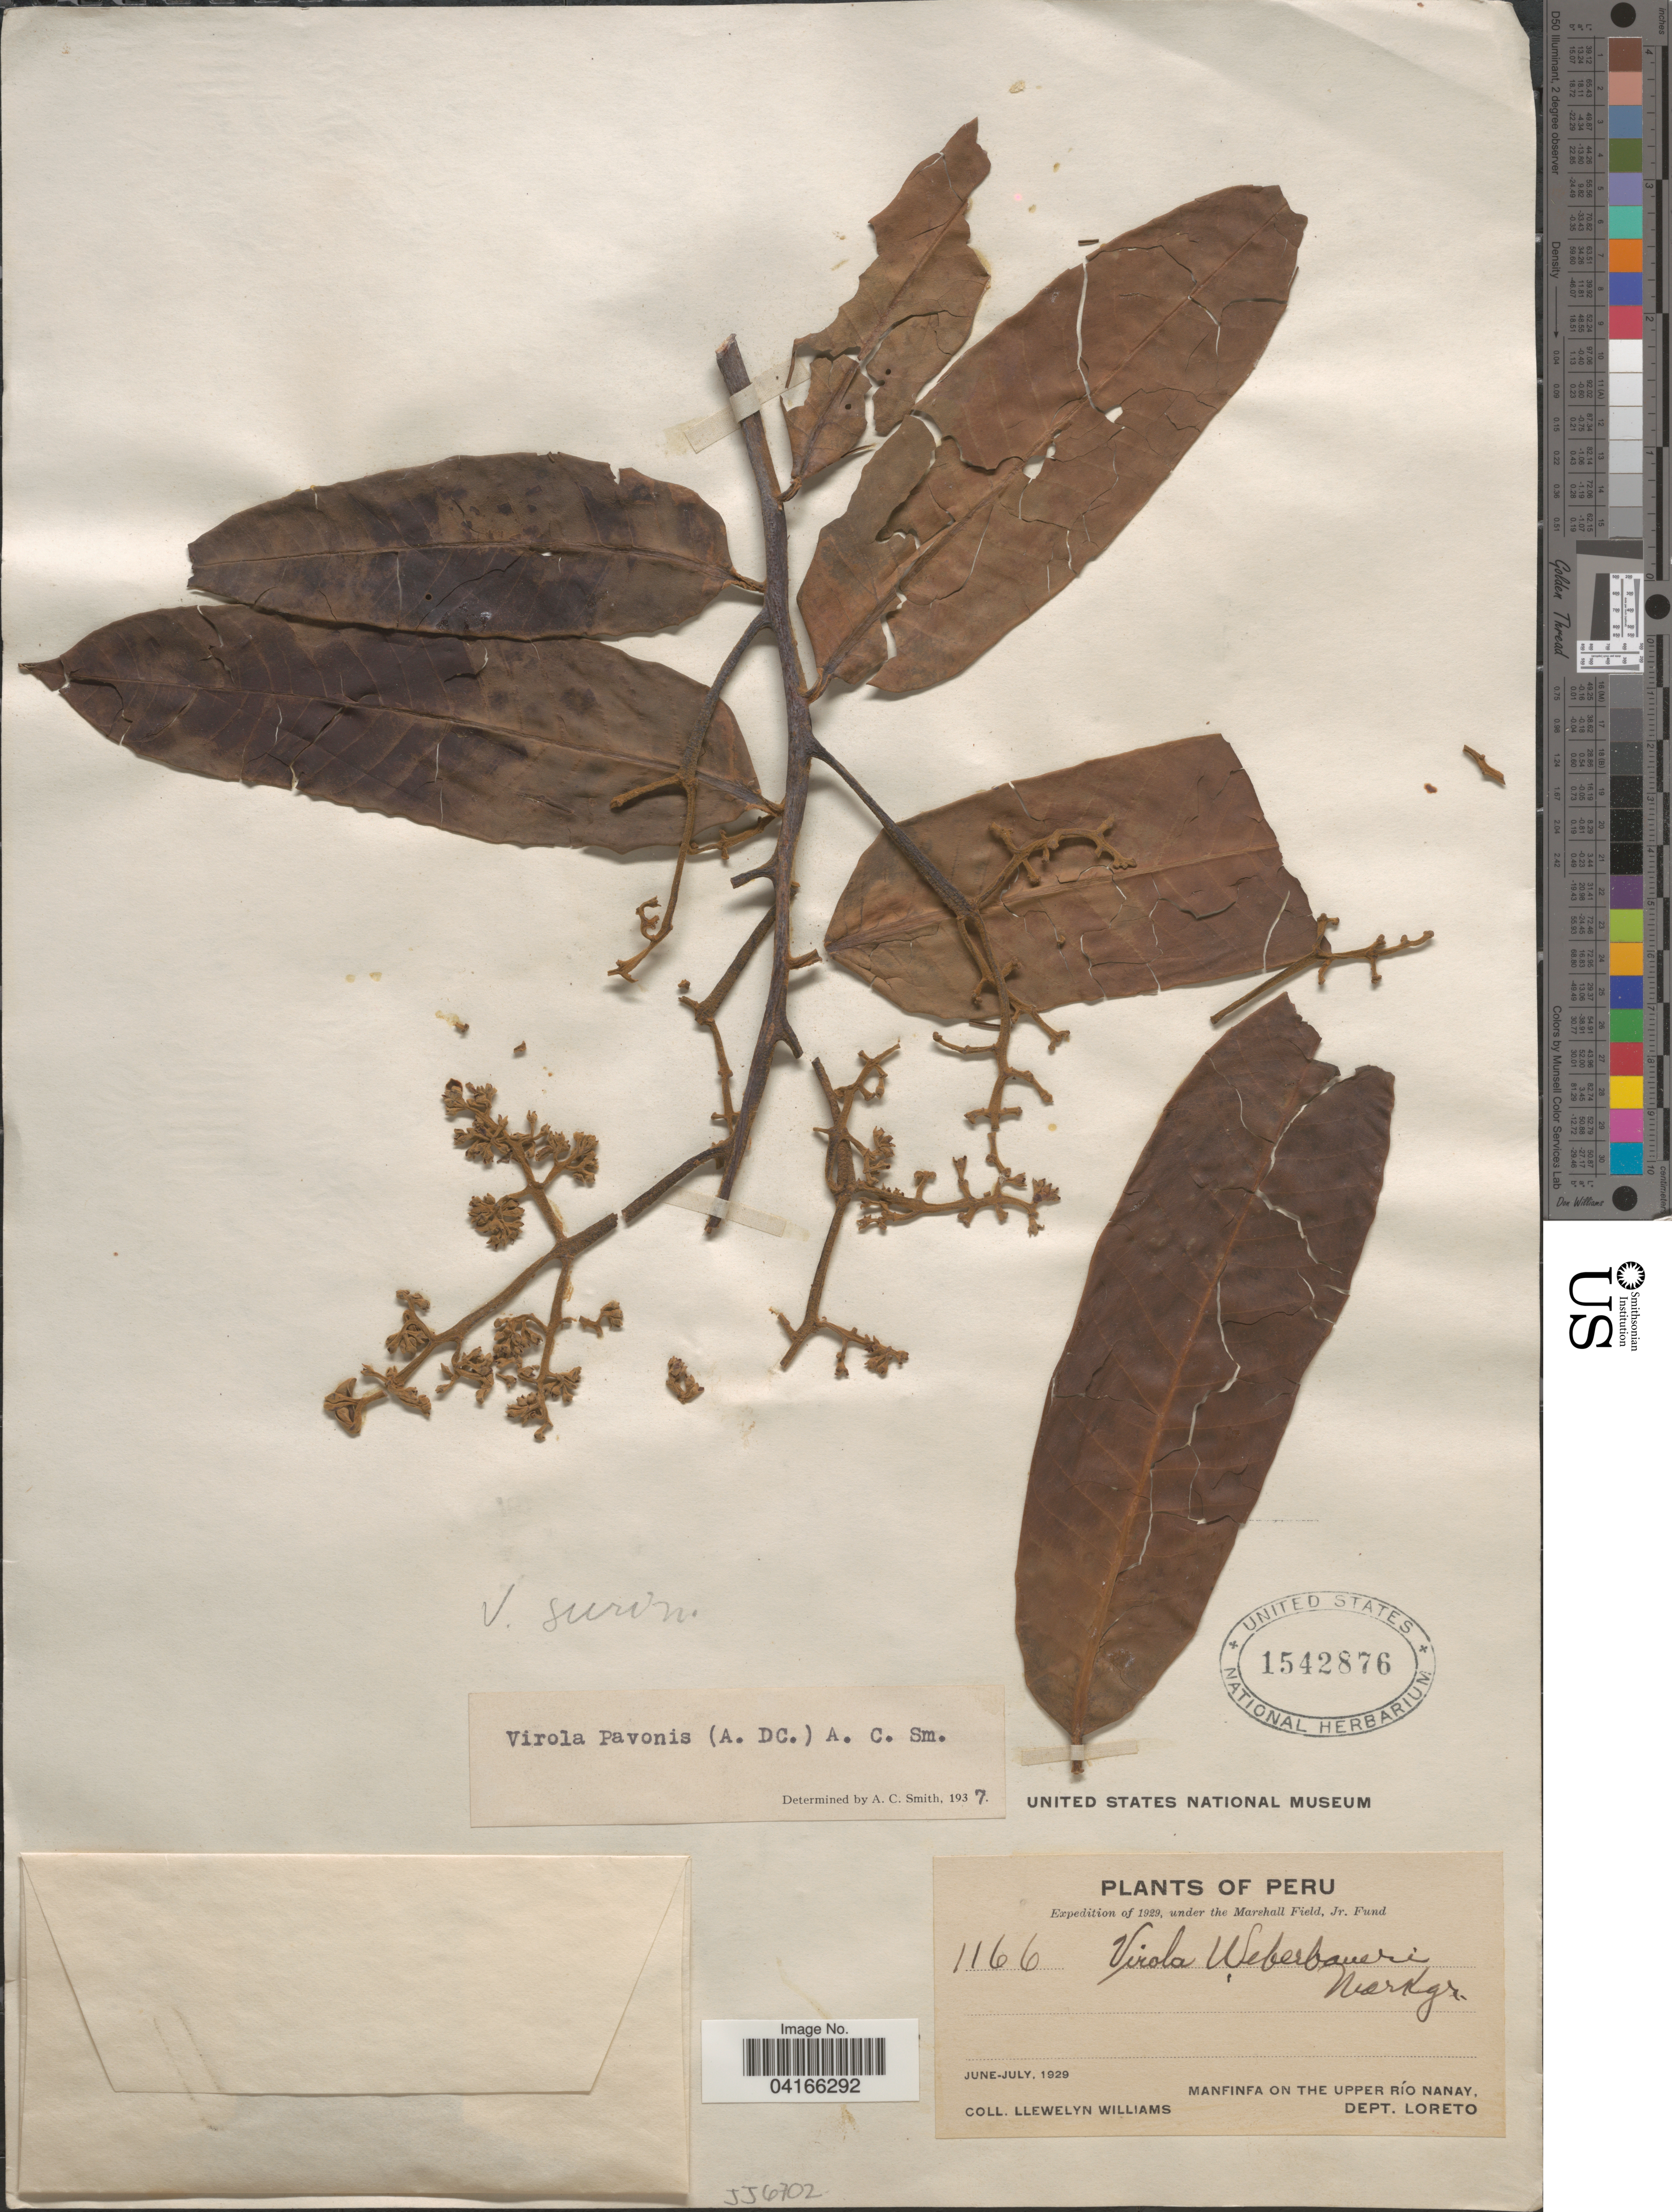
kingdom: Plantae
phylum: Tracheophyta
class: Magnoliopsida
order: Magnoliales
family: Myristicaceae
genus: Virola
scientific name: Virola pavonis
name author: (A. DC.) A.C. Sm.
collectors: Ll. Williams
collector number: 1166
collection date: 1929-06/1929-07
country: Peru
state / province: Loreto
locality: Expedition of 1929. Manfinfa on the Upper Río Nanay. Dept. Loreto.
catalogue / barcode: US 1542876